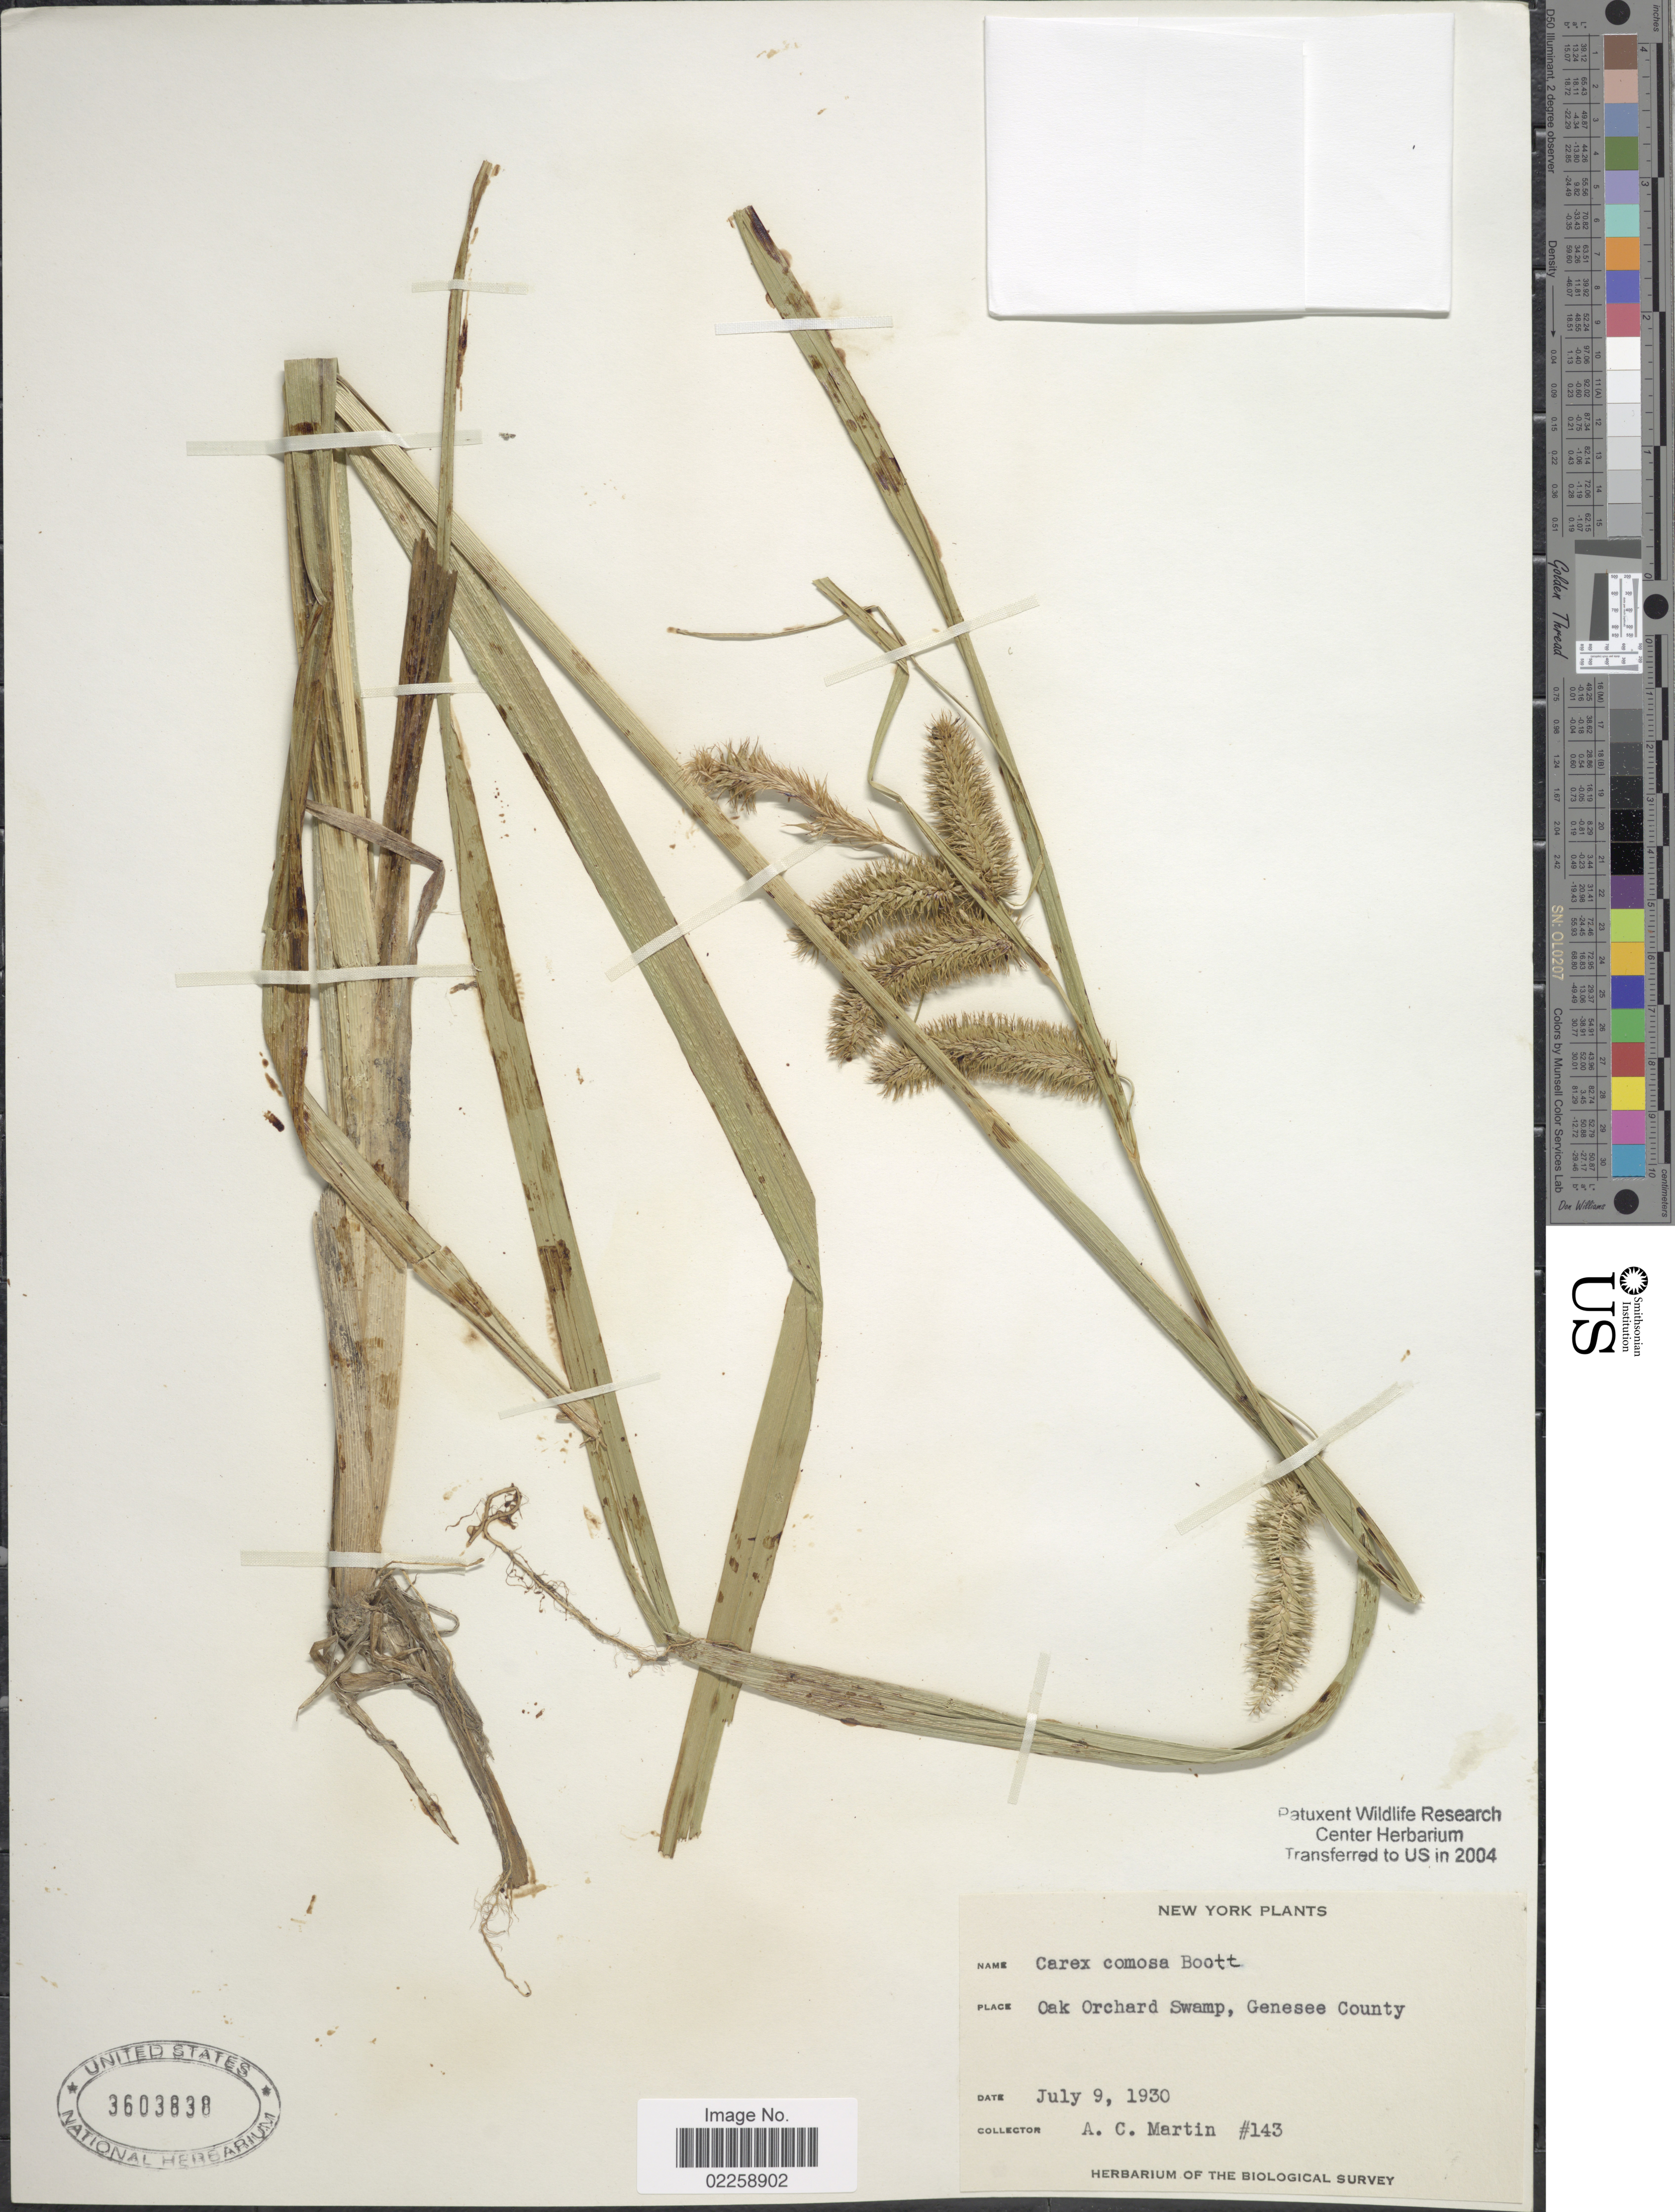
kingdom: Plantae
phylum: Tracheophyta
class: Liliopsida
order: Poales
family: Cyperaceae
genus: Carex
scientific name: Carex comosa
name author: Boott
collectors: A. C. Martin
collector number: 143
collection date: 1930-07-09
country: United States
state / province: New York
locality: Oak Orchard Swamp, Genesee County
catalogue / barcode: US 3603838